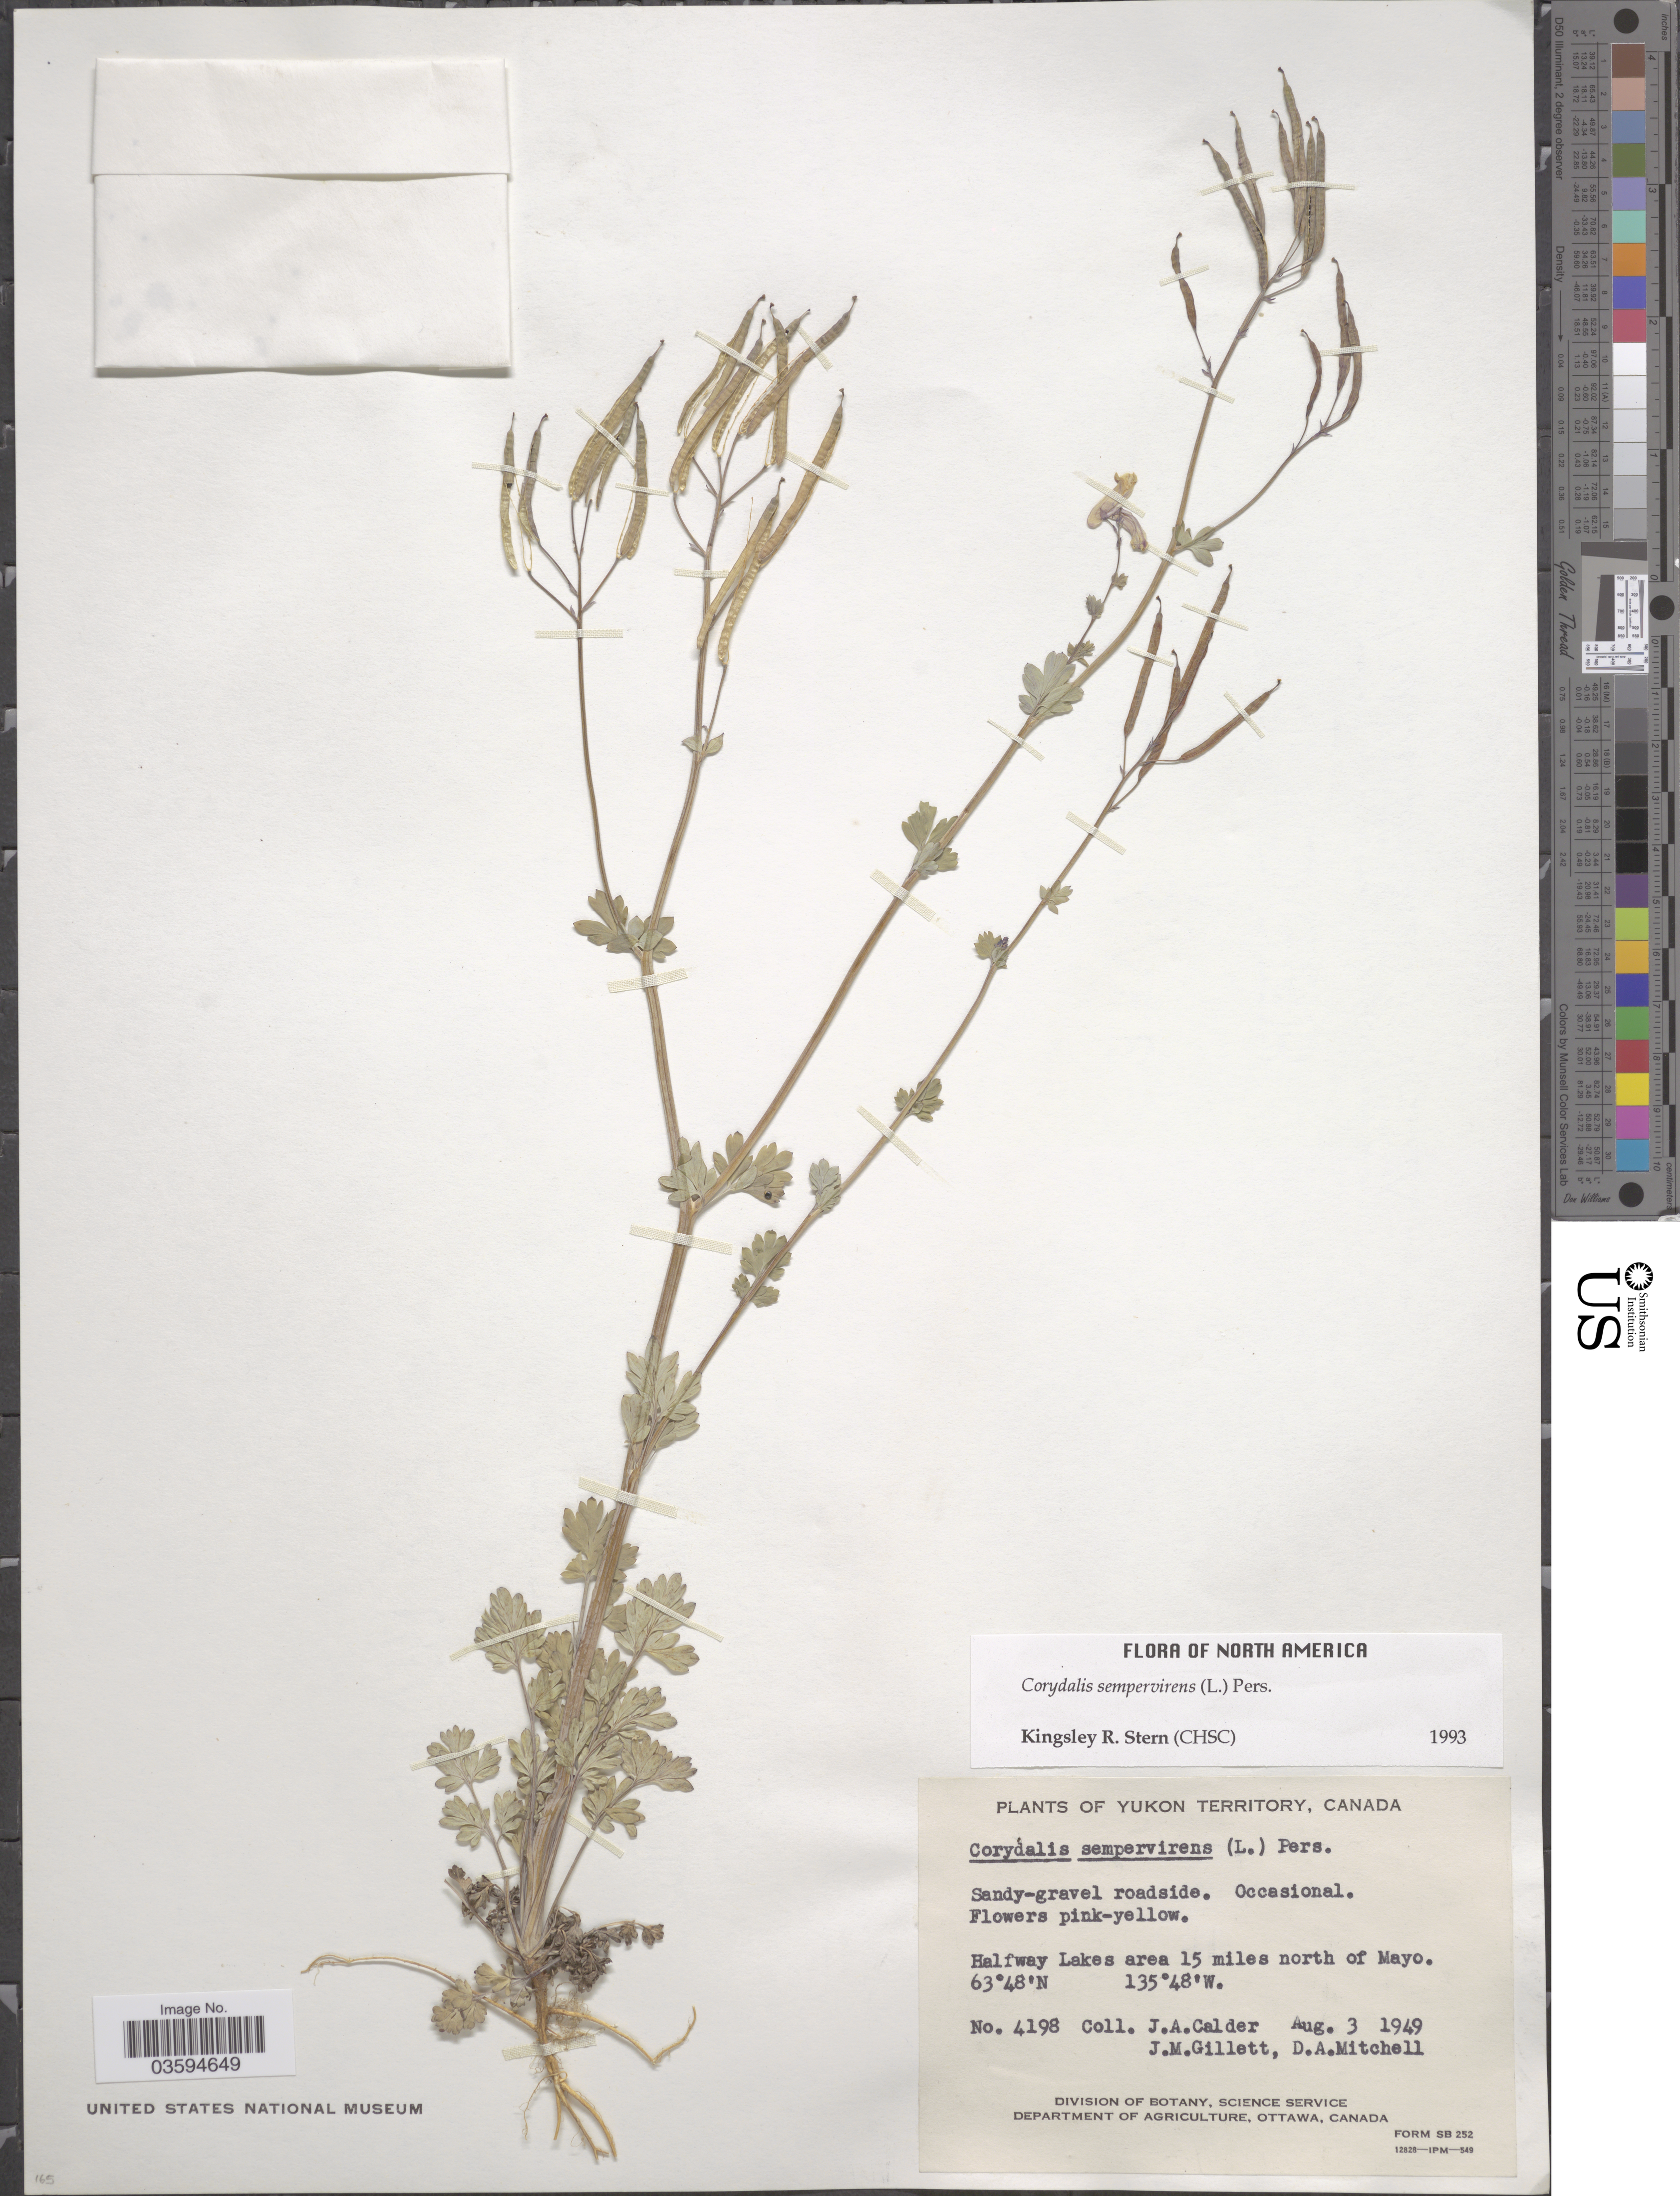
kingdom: Plantae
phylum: Tracheophyta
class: Magnoliopsida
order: Ranunculales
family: Papaveraceae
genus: Capnoides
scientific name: Capnoides sempervirens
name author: (L.) Borkh.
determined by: Strong, M. T., (US), Smithsonian Institution - National Museum of Natural History (UNITED STATES)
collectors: J. A. Calder, J. M. Gillett & D. Mitchell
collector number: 4198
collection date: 1949-08-03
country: Canada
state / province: Yukon Territory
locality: Halfway Lakes area 15 miles north of Mayo.